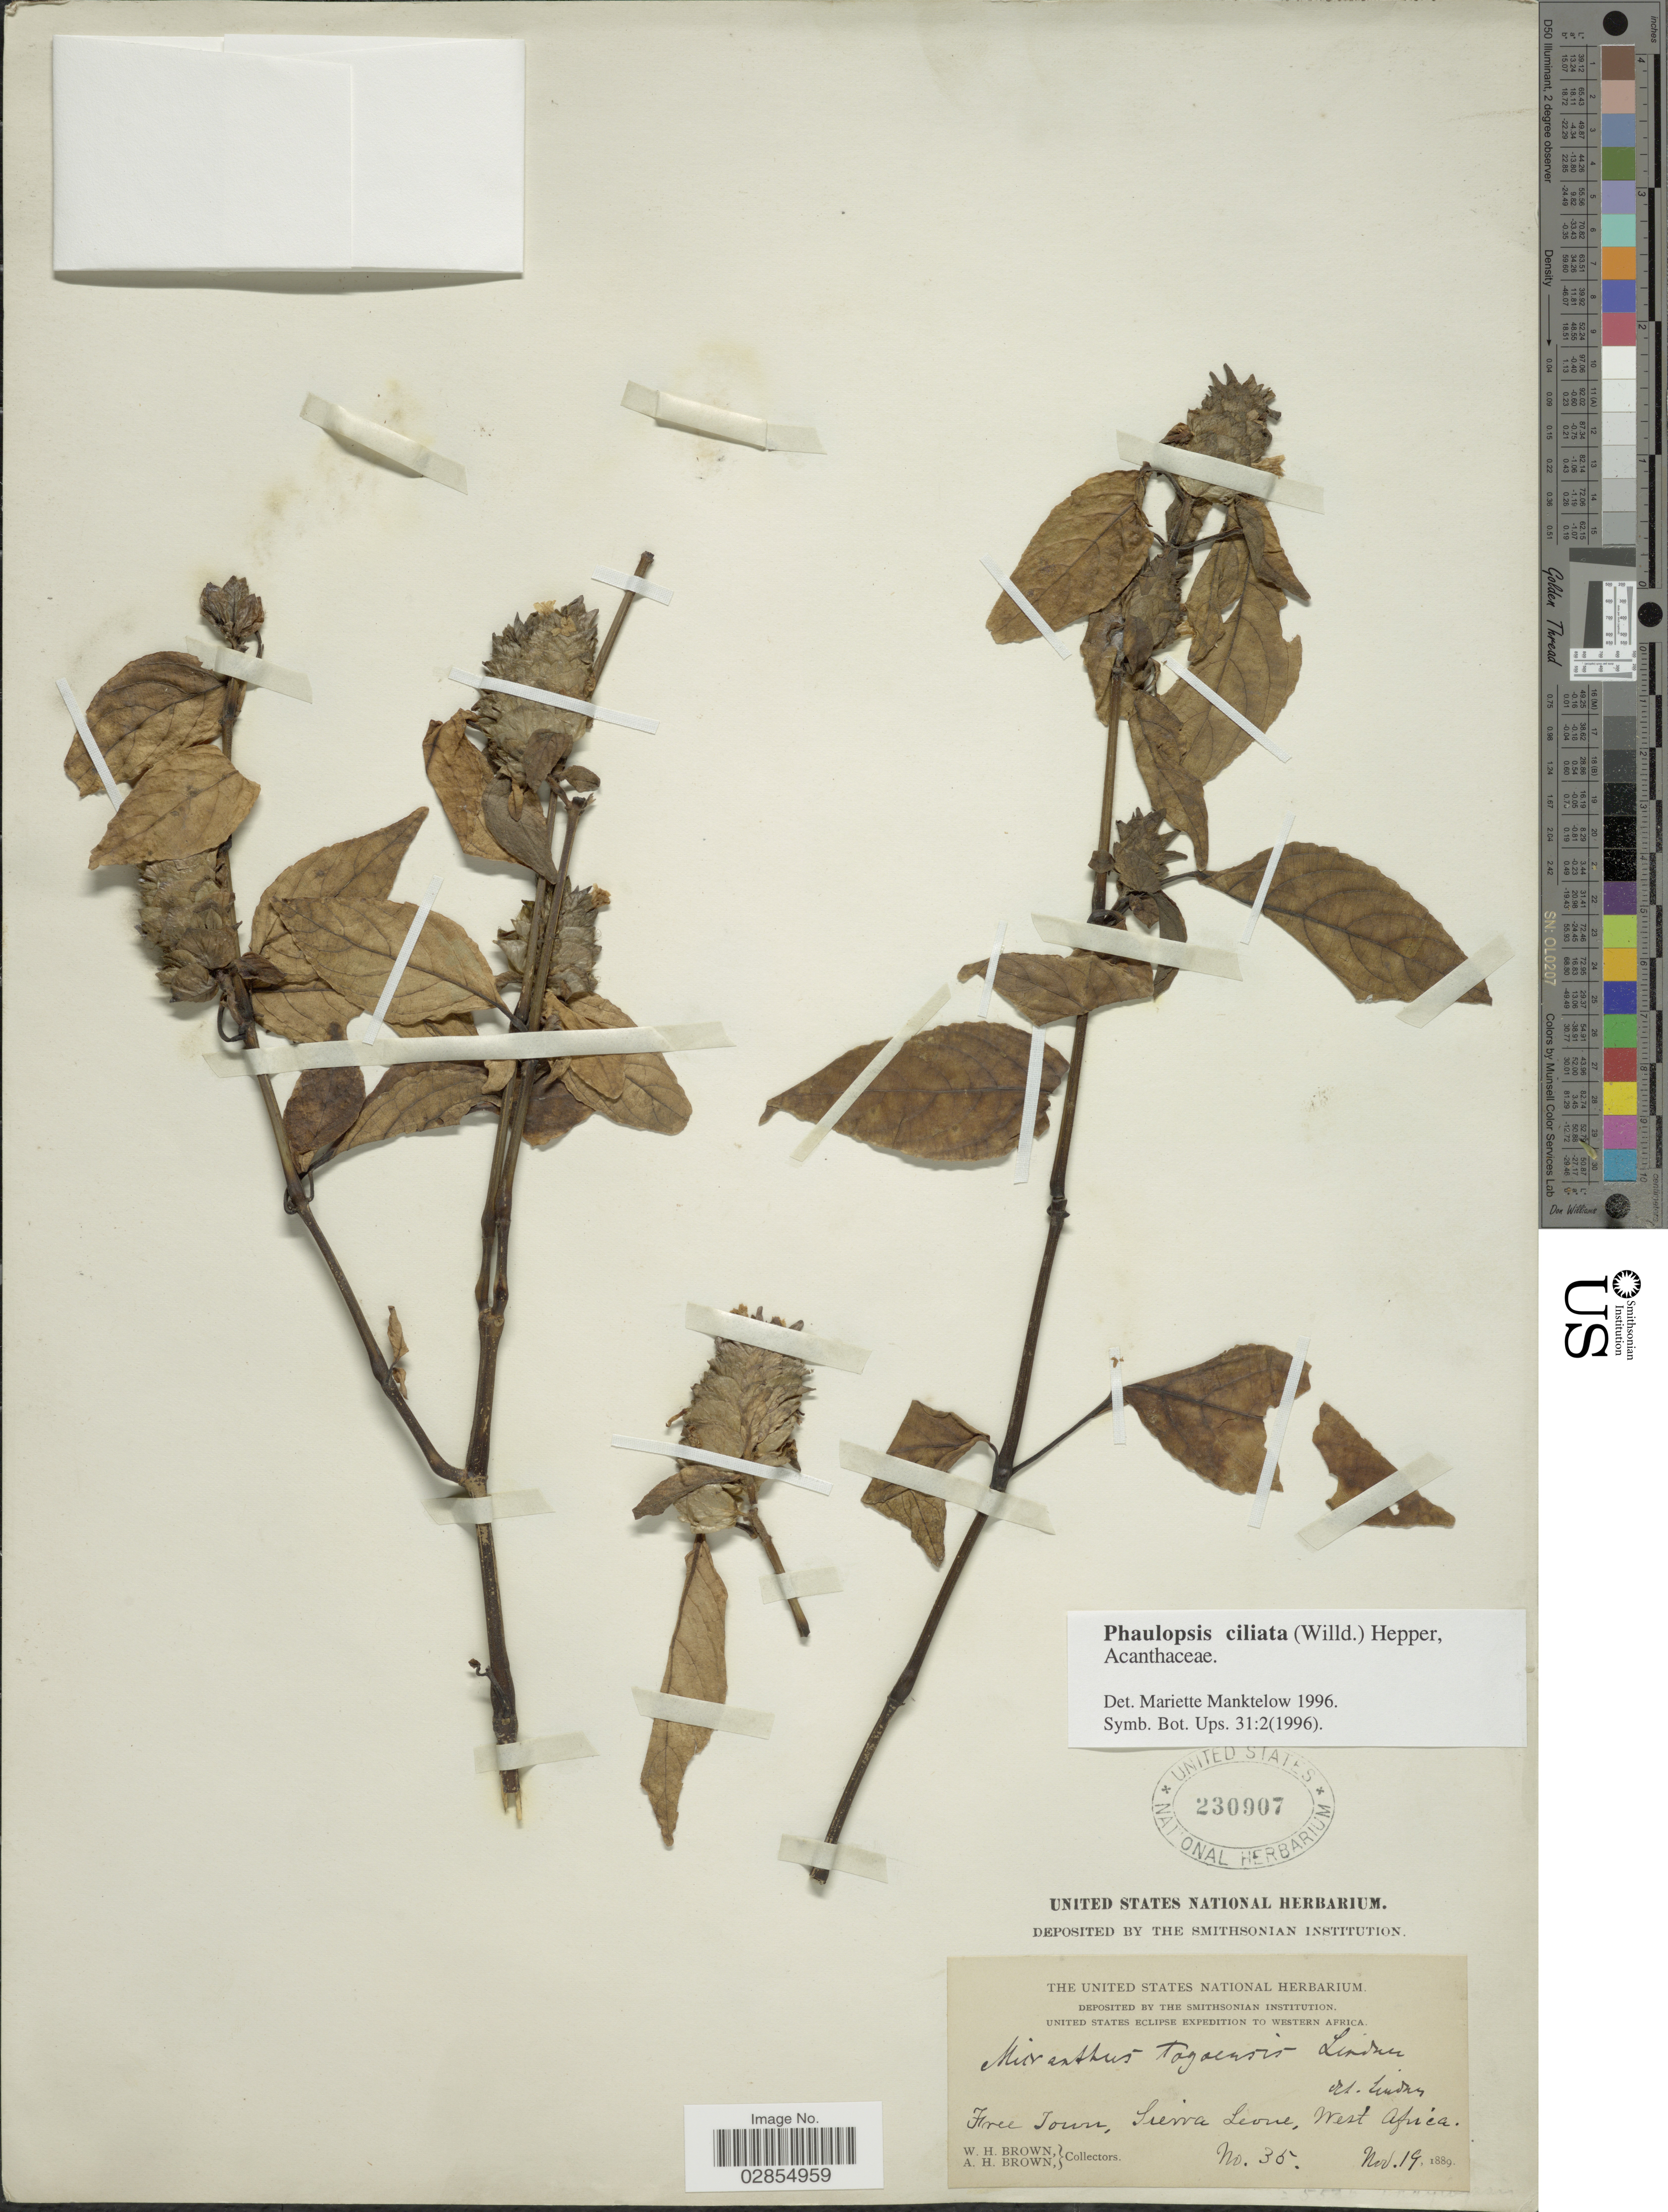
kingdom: Plantae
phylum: Tracheophyta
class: Magnoliopsida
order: Lamiales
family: Acanthaceae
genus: Phaulopsis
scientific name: Phaulopsis ciliata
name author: (Willd.) Hepper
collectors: W. H. Brown & A. H. Brown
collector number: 35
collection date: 1889-11-19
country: Sierra Leone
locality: Free Town, West Africa.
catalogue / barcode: US 230907